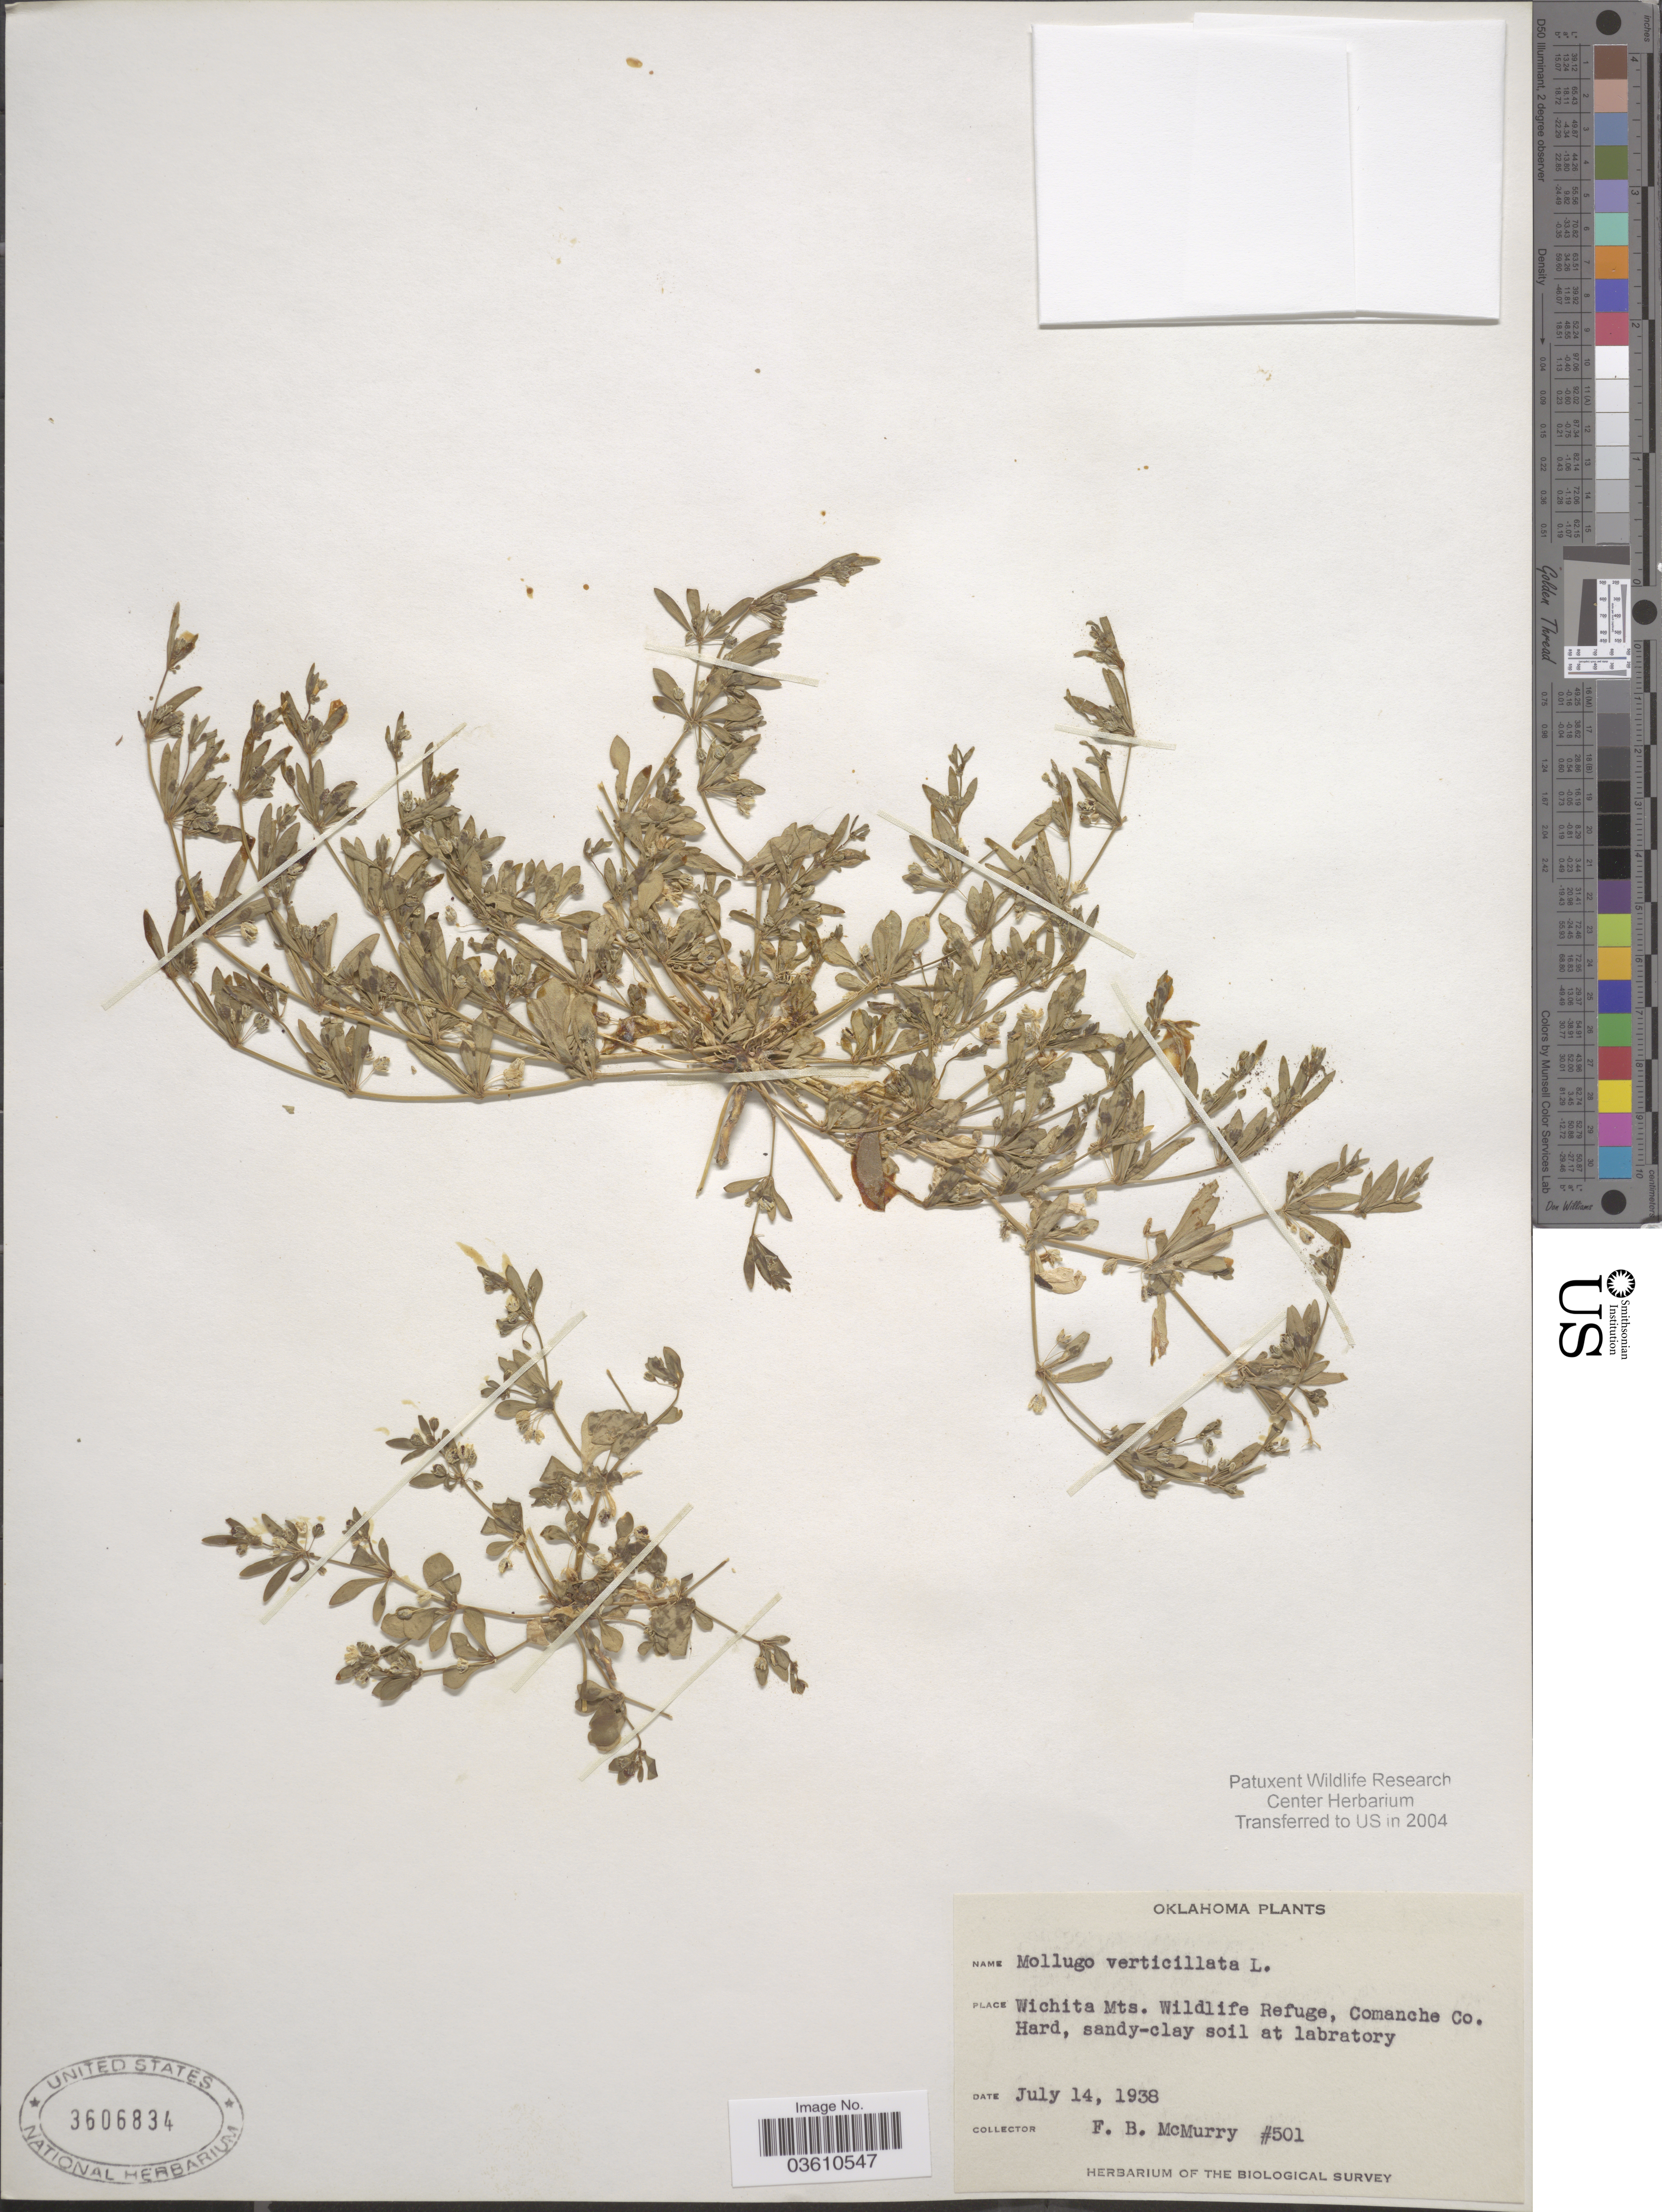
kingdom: Plantae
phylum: Tracheophyta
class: Magnoliopsida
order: Caryophyllales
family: Molluginaceae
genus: Mollugo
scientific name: Mollugo verticillata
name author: L.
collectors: F. B. McMurry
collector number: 501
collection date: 1938-07-14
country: United States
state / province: Oklahoma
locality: Wichita Mts. Wildlife Refuge, Comanche Co.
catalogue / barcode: US 3606834